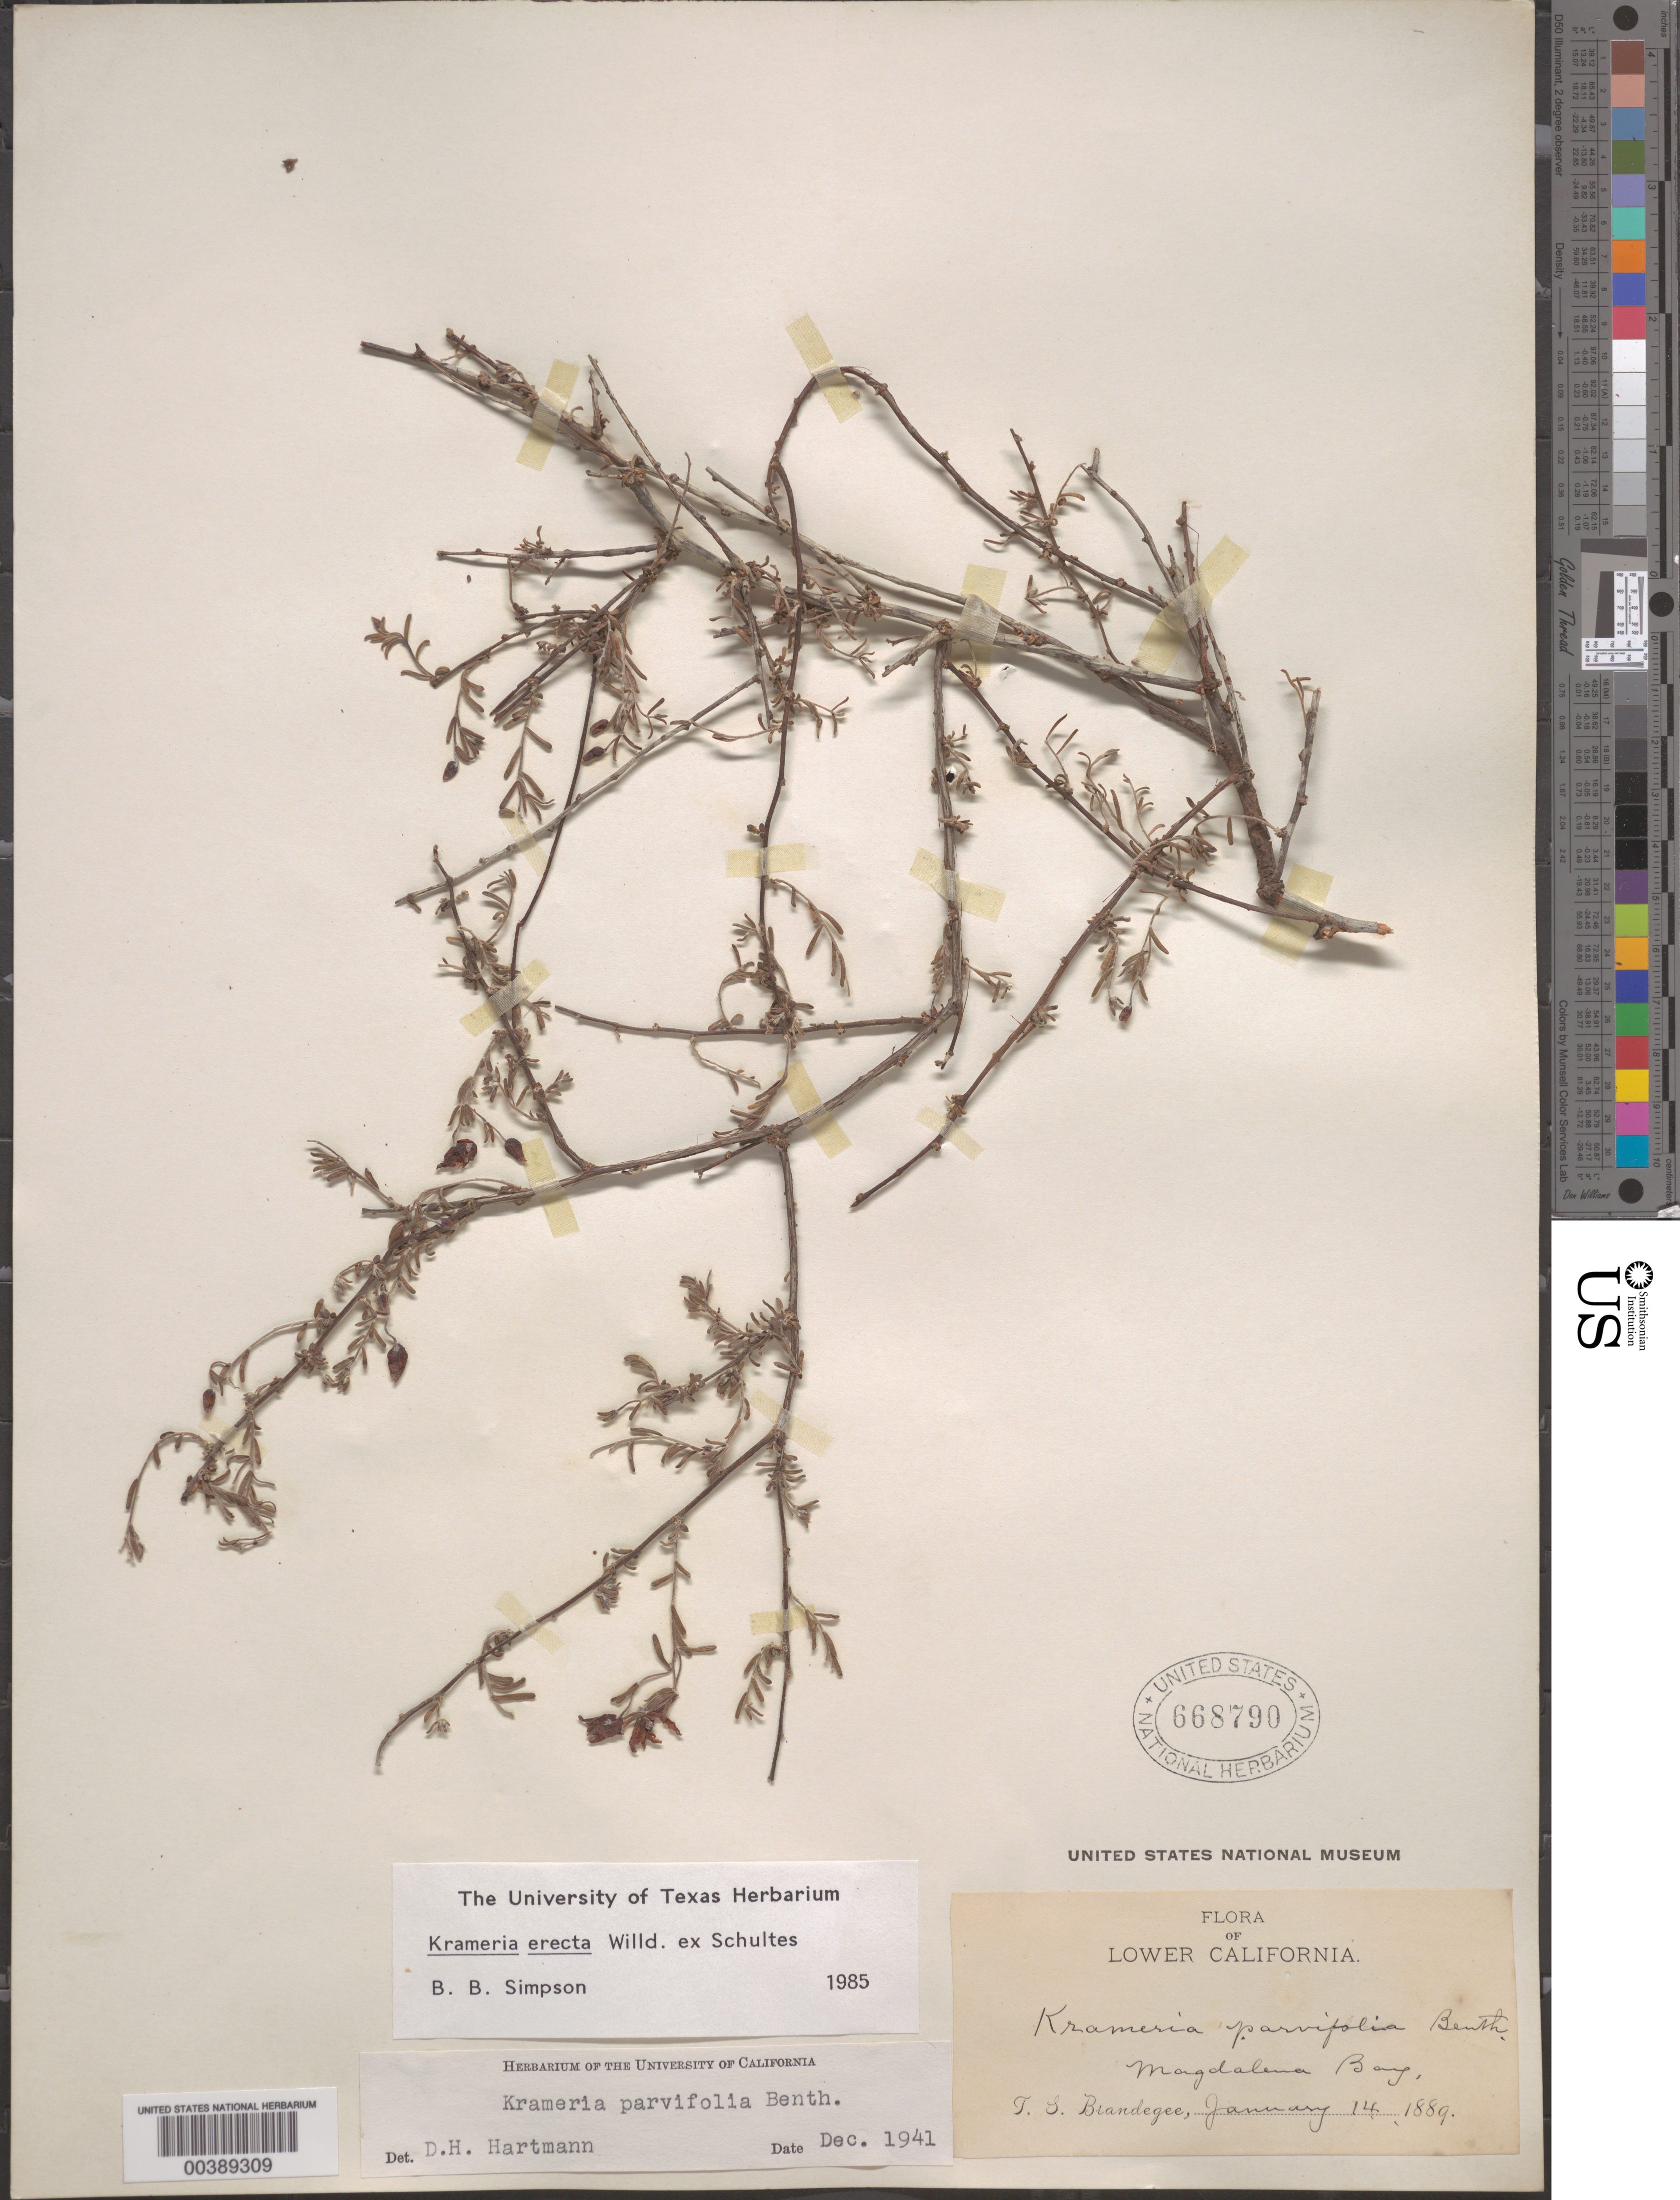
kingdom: Plantae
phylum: Tracheophyta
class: Magnoliopsida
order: Zygophyllales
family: Krameriaceae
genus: Krameria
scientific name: Krameria erecta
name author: Willd. ex Schult.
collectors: T. S. Brandegee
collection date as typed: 14 Jan 1889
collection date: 1889-01-14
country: Mexico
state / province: Baja California Sur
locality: Magdalena Bay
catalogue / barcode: US 668790